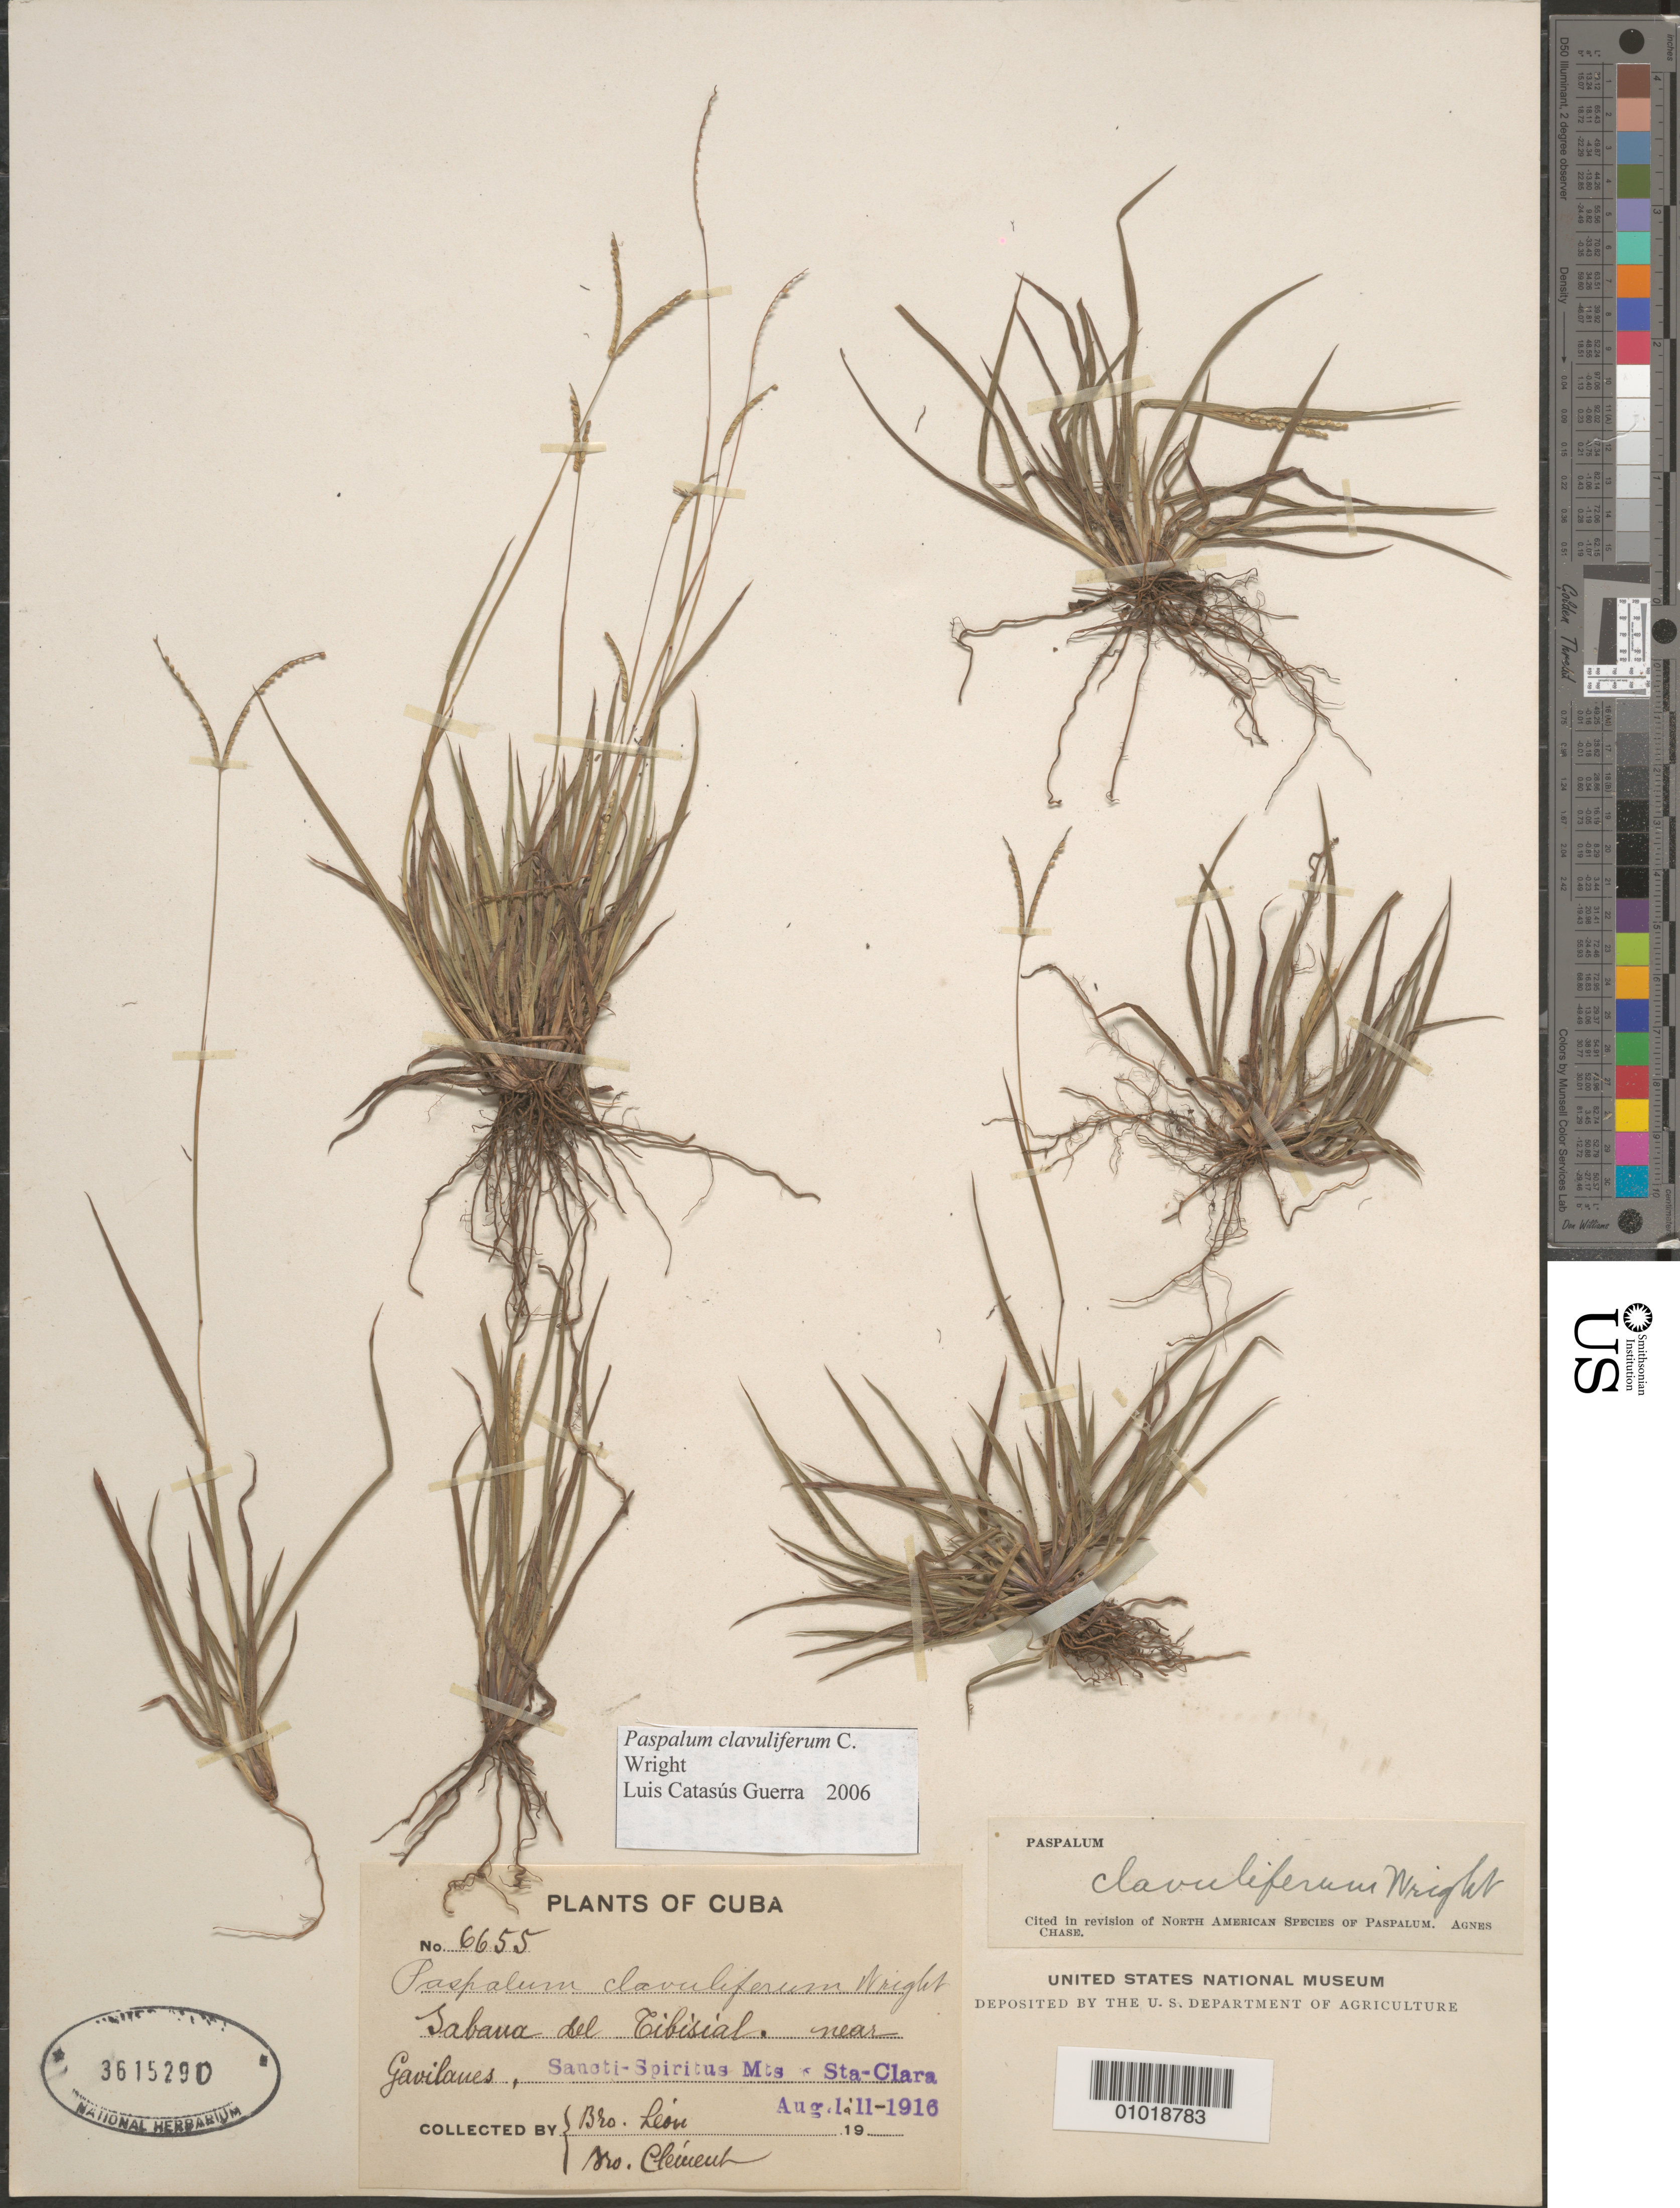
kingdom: Plantae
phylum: Tracheophyta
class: Liliopsida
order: Poales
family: Poaceae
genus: Paspalum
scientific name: Paspalum clavuliferum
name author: C. Wright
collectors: Bro. León & Bro. Clemente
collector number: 6655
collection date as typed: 01 Aug 1916 and 11 Aug 1916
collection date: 1916-08-01,1916-08-11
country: Cuba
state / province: Villa Clara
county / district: Santa Clara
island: Cuba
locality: Sabana del Cibisial, near Gavilanes, Sancti-Spiritus Mtnns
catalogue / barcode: US 3615290